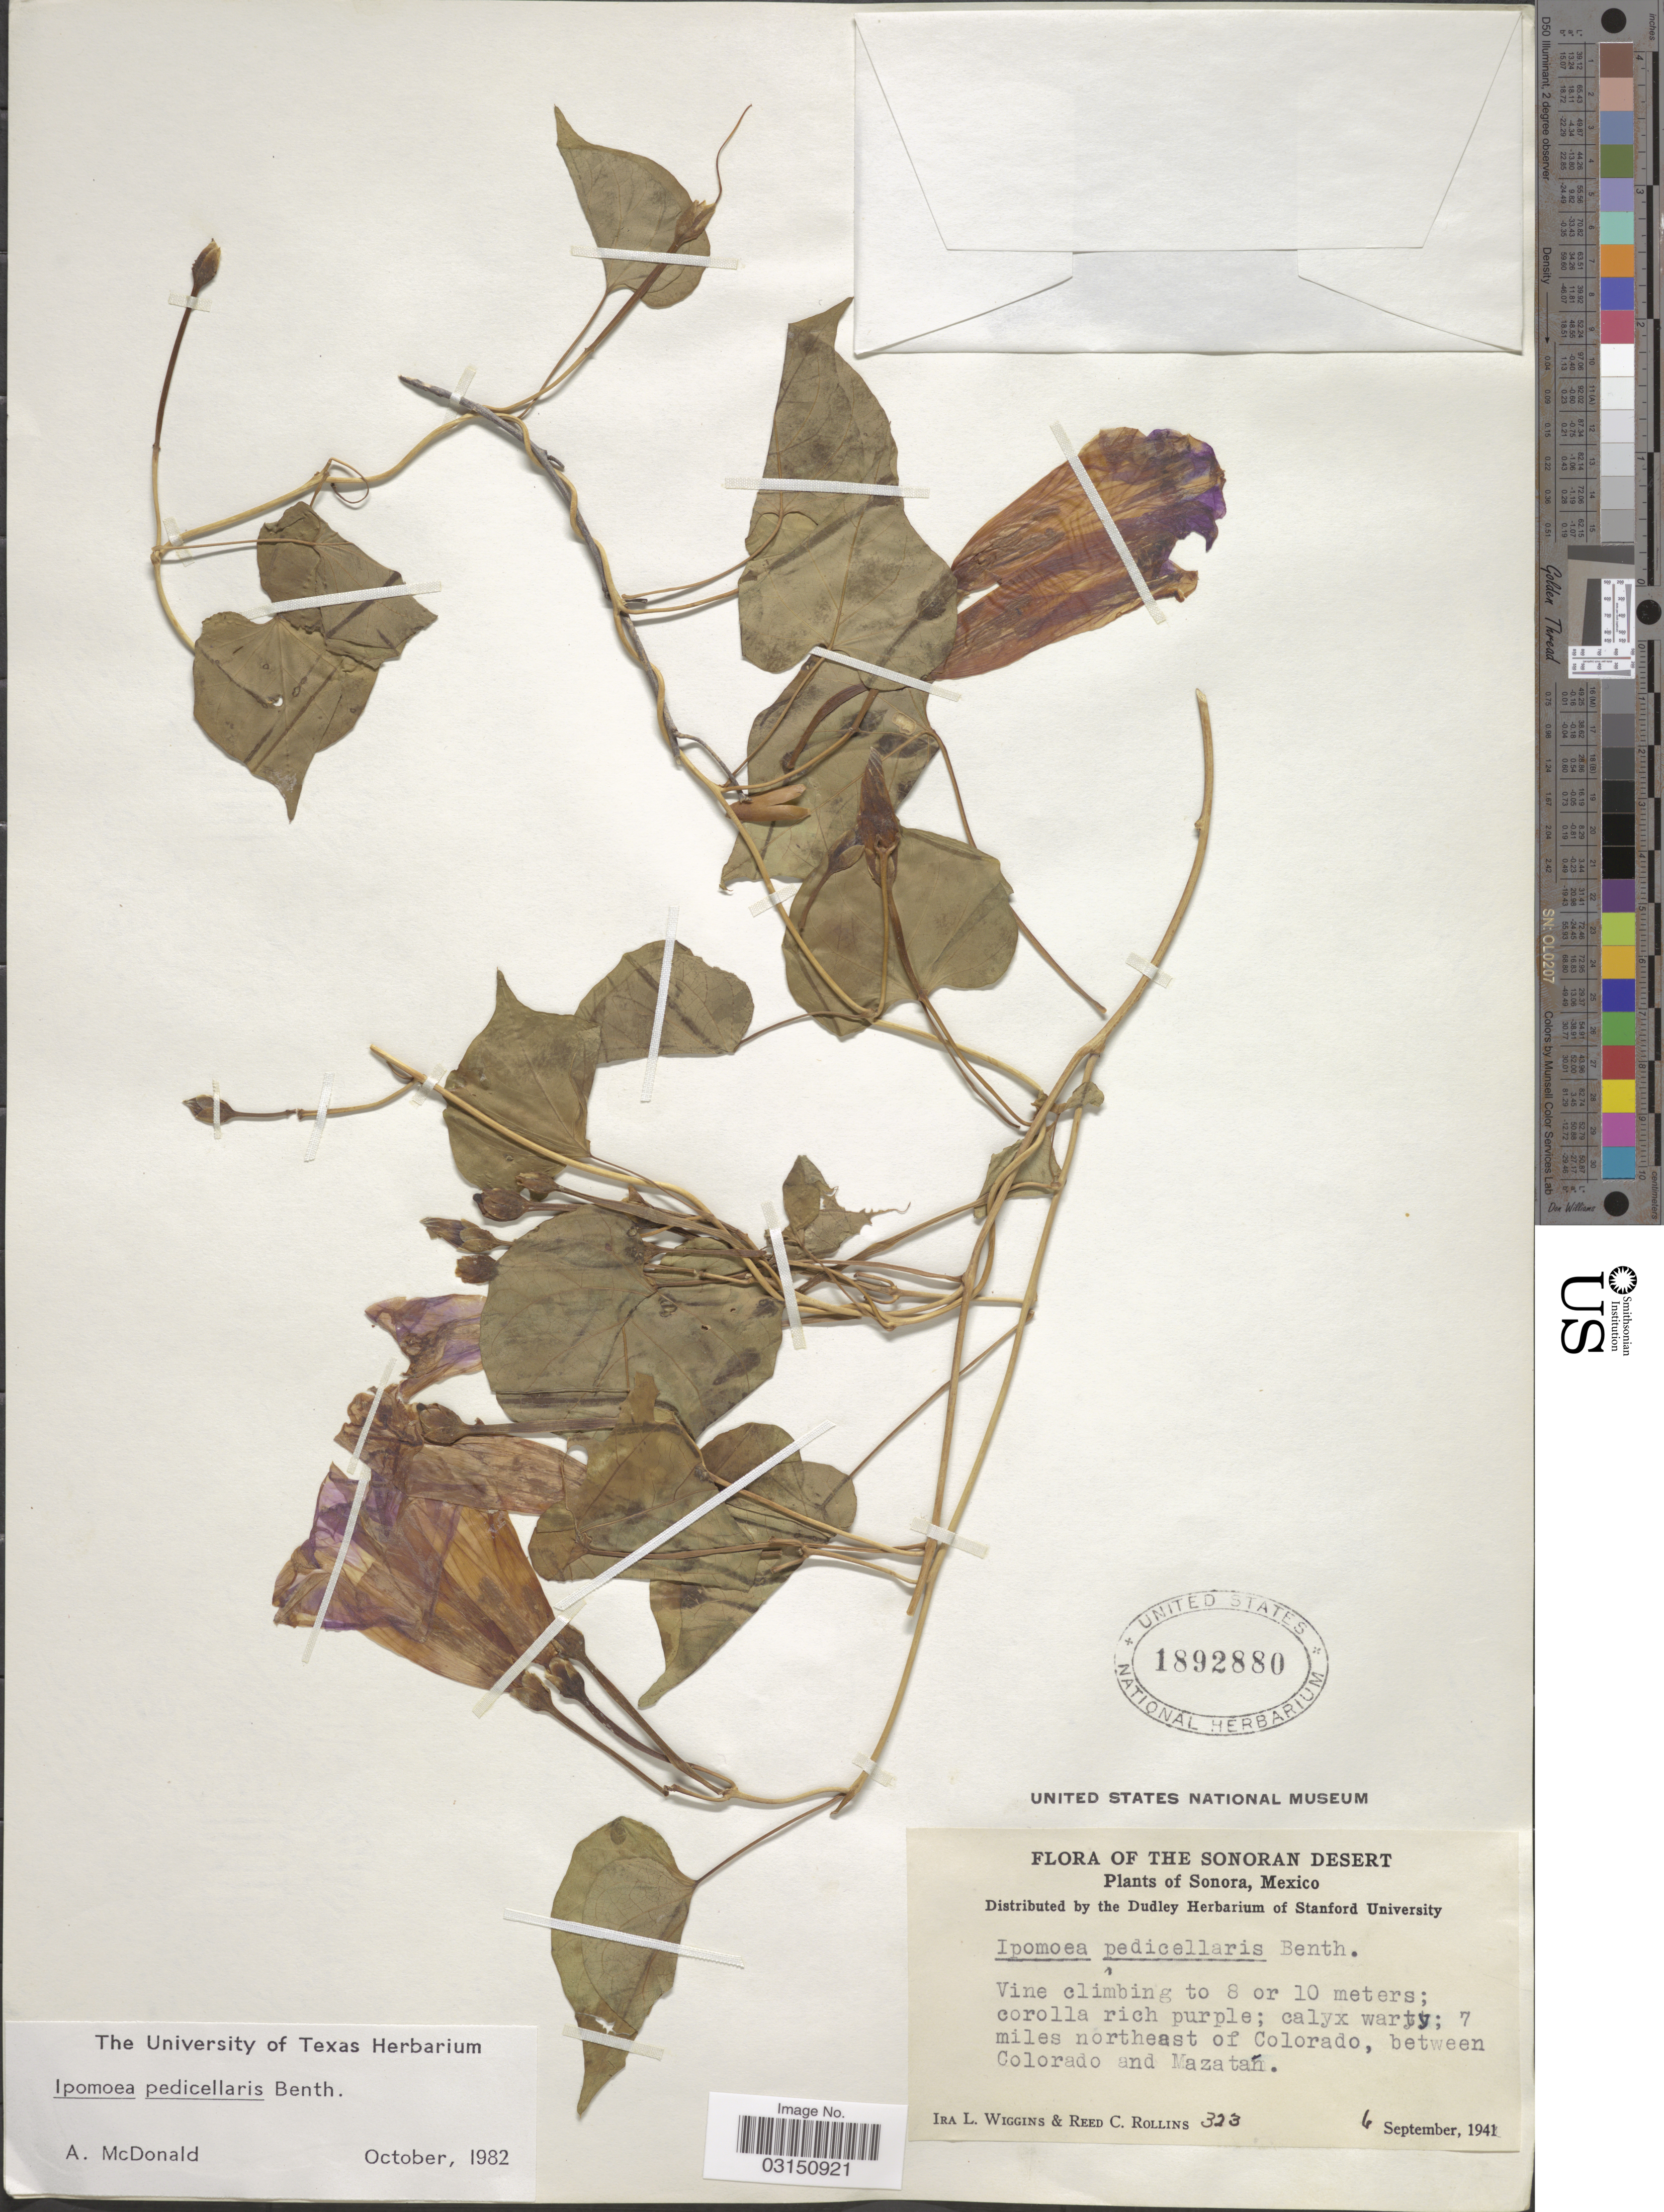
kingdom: Plantae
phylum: Tracheophyta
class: Magnoliopsida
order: Solanales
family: Convolvulaceae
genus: Ipomoea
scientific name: Ipomoea pedicellaris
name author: Benth.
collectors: I. L. Wiggins & R. C. Rollins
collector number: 323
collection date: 1941-09-06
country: Mexico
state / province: Sonora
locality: Sonoran Desert. 7 miles northeast of Colorado, between Colorado and Mazatán.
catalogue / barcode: US 1892880